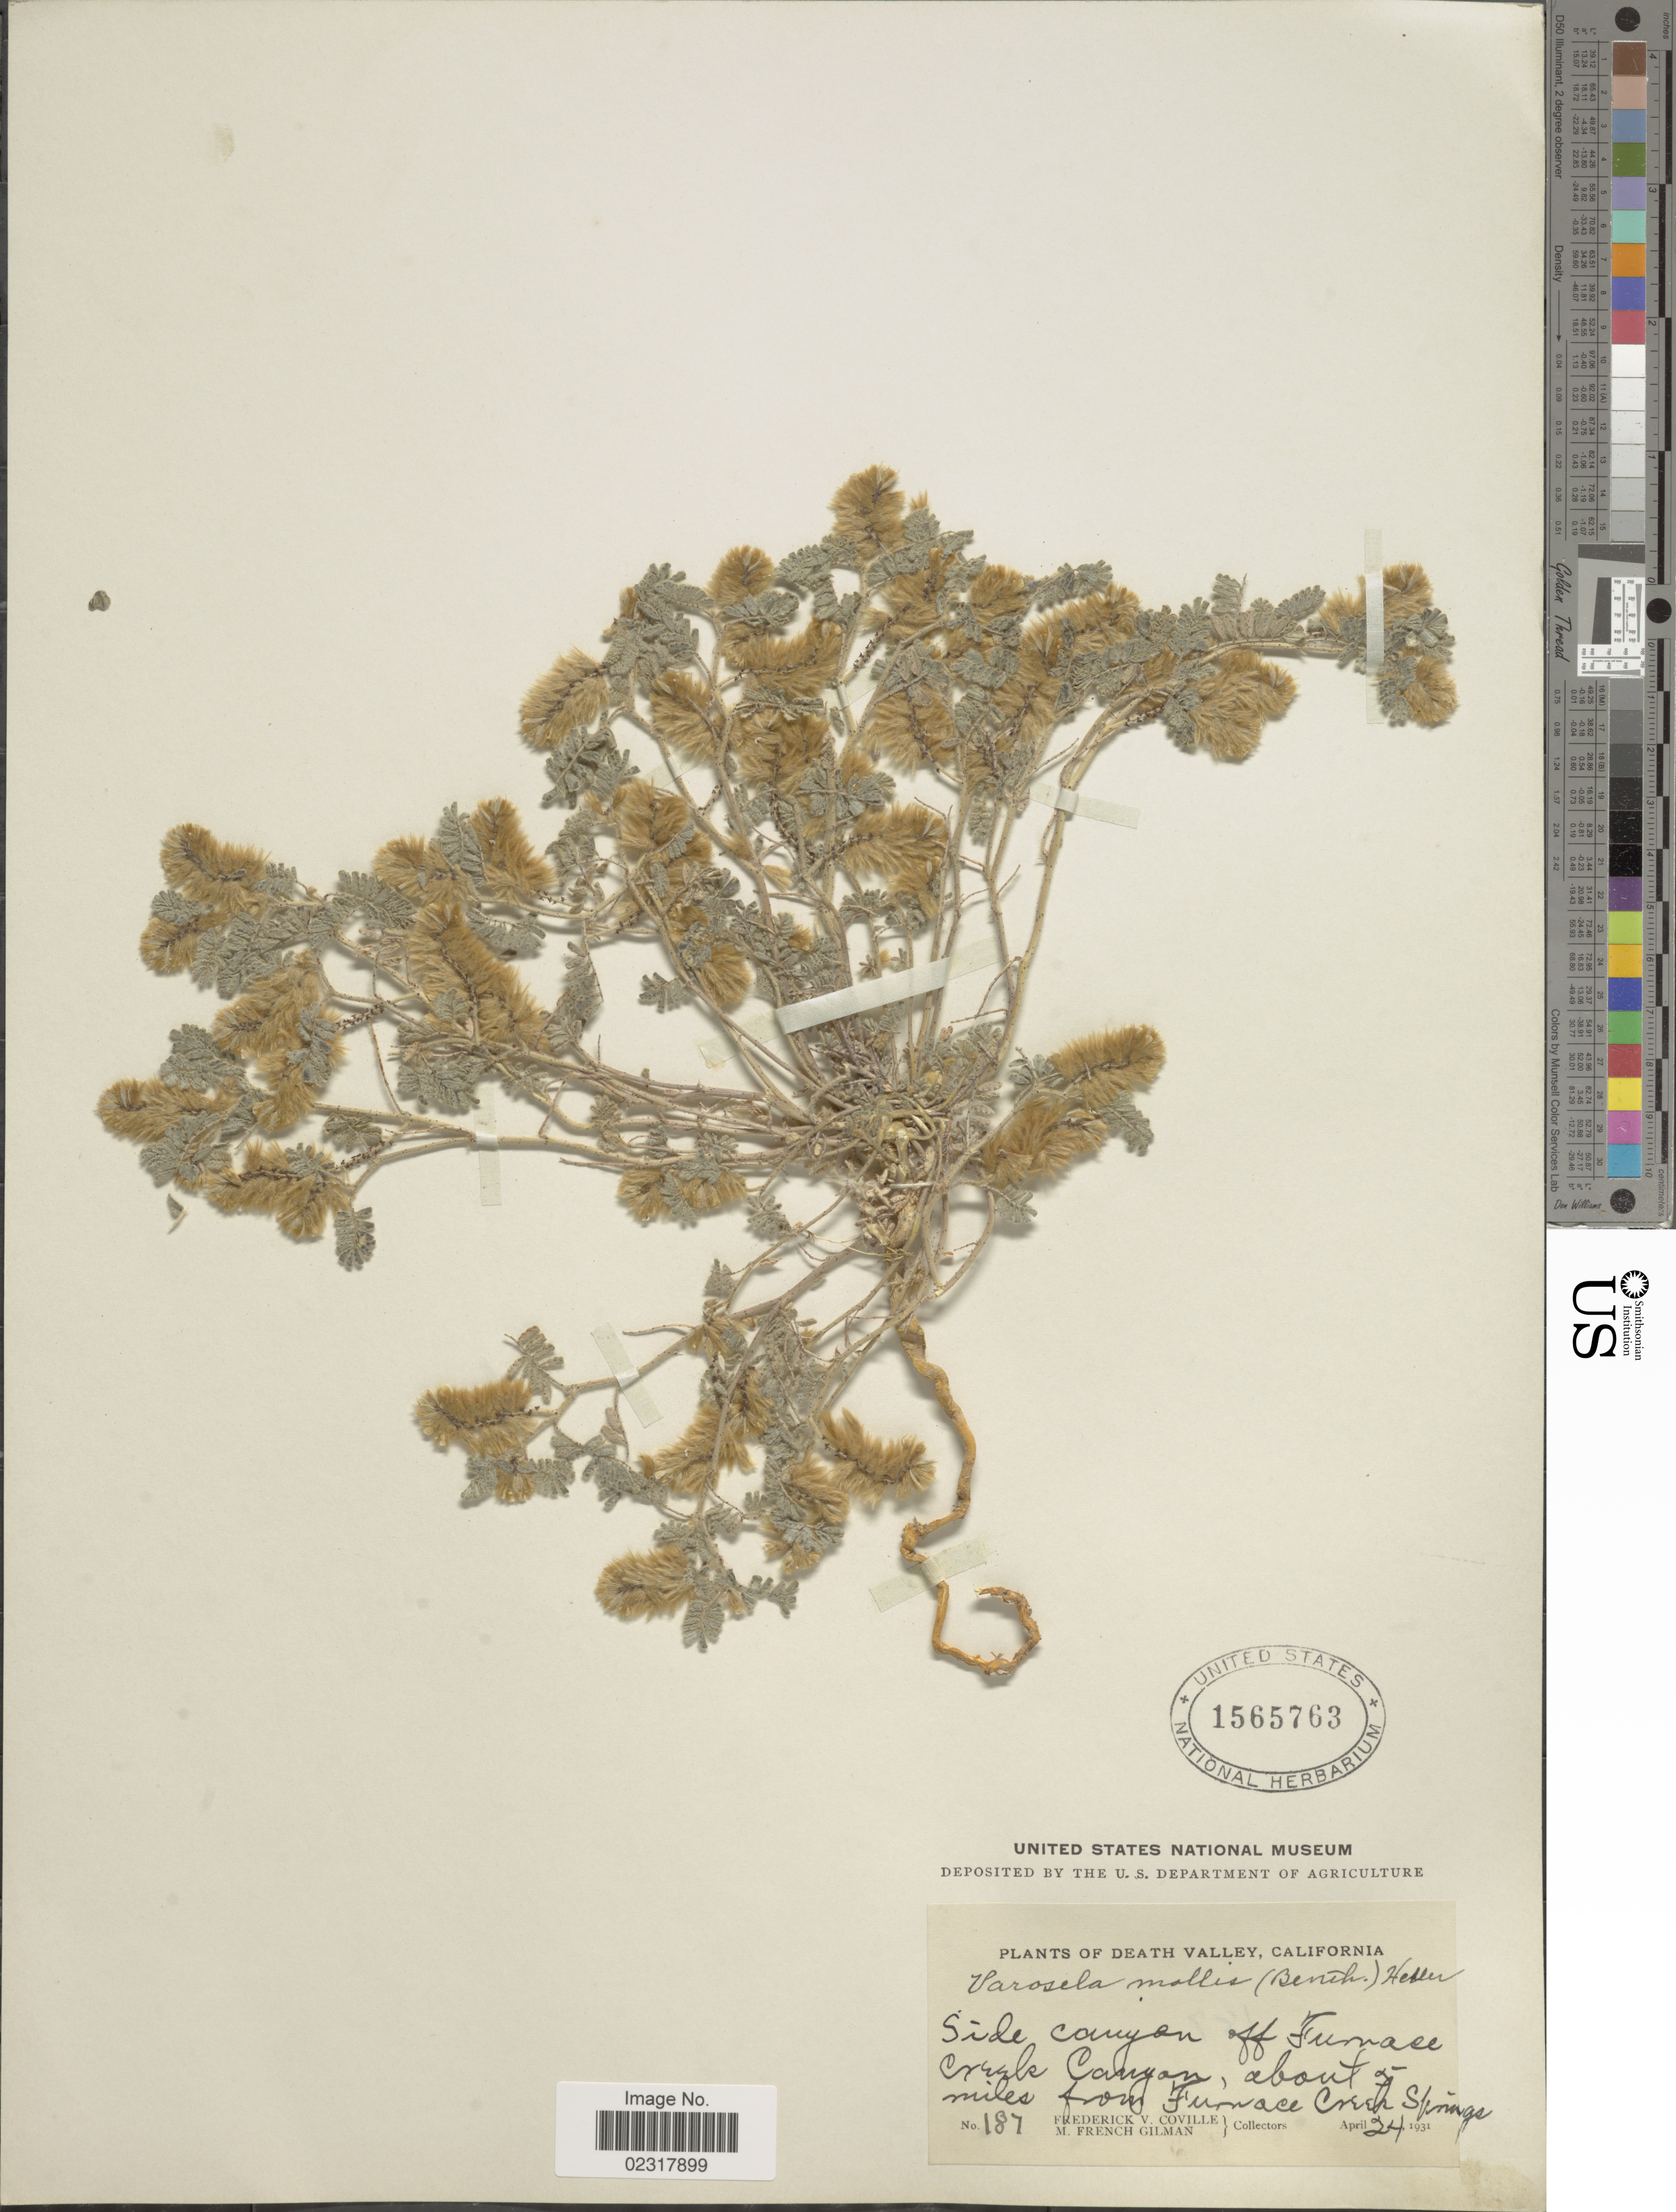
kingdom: Plantae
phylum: Tracheophyta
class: Magnoliopsida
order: Fabales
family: Fabaceae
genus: Dalea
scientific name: Dalea mollis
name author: Benth.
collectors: F. V. Coville & M. F. Gilman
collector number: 187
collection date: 1931-04-24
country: United States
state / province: California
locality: Death Valley. Side canyon off Furnace Creek Canyon, about 5 miles from Furnace Creek Springs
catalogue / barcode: US 1565763